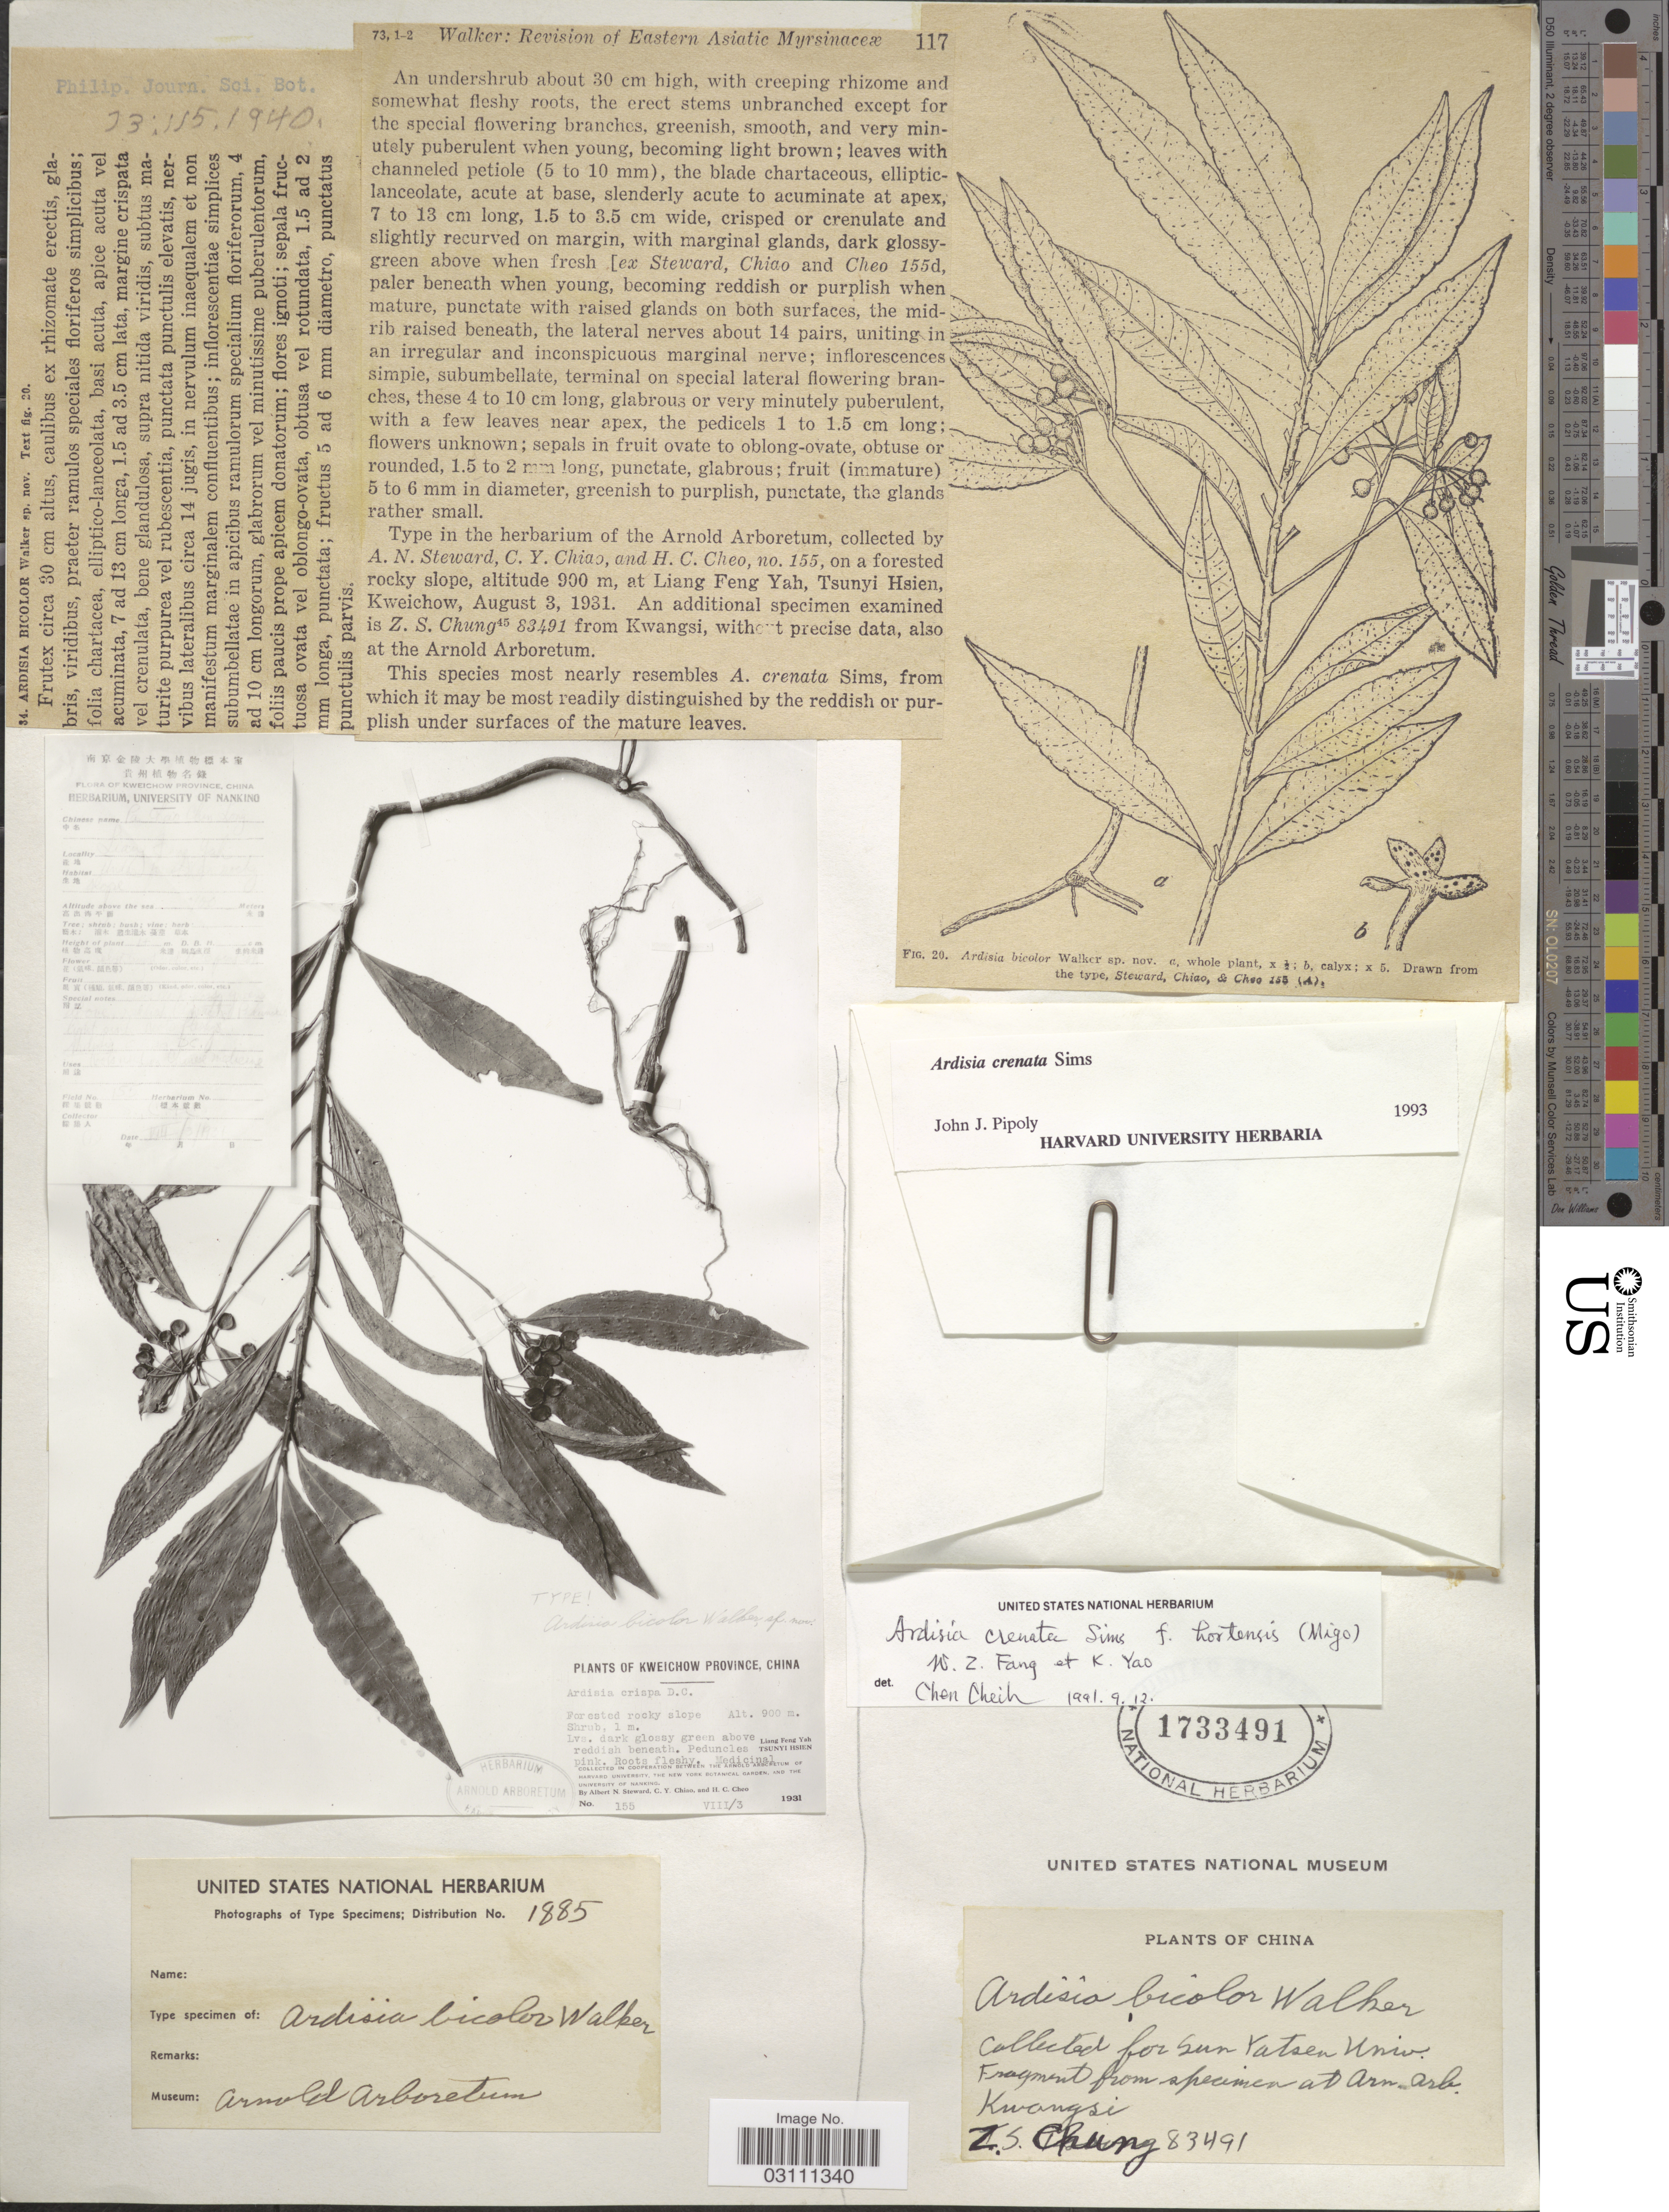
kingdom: Plantae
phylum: Tracheophyta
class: Magnoliopsida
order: Ericales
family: Primulaceae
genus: Ardisia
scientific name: Ardisia crenata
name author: Sims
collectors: A. N. Steward, C. Y. Chiao & H. Cheo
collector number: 155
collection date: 1931-08-03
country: China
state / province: Guizhou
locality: Kweichow Province. Liang Feng Yah. Tsunyi Hsien.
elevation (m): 900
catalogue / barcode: US 1733491-2